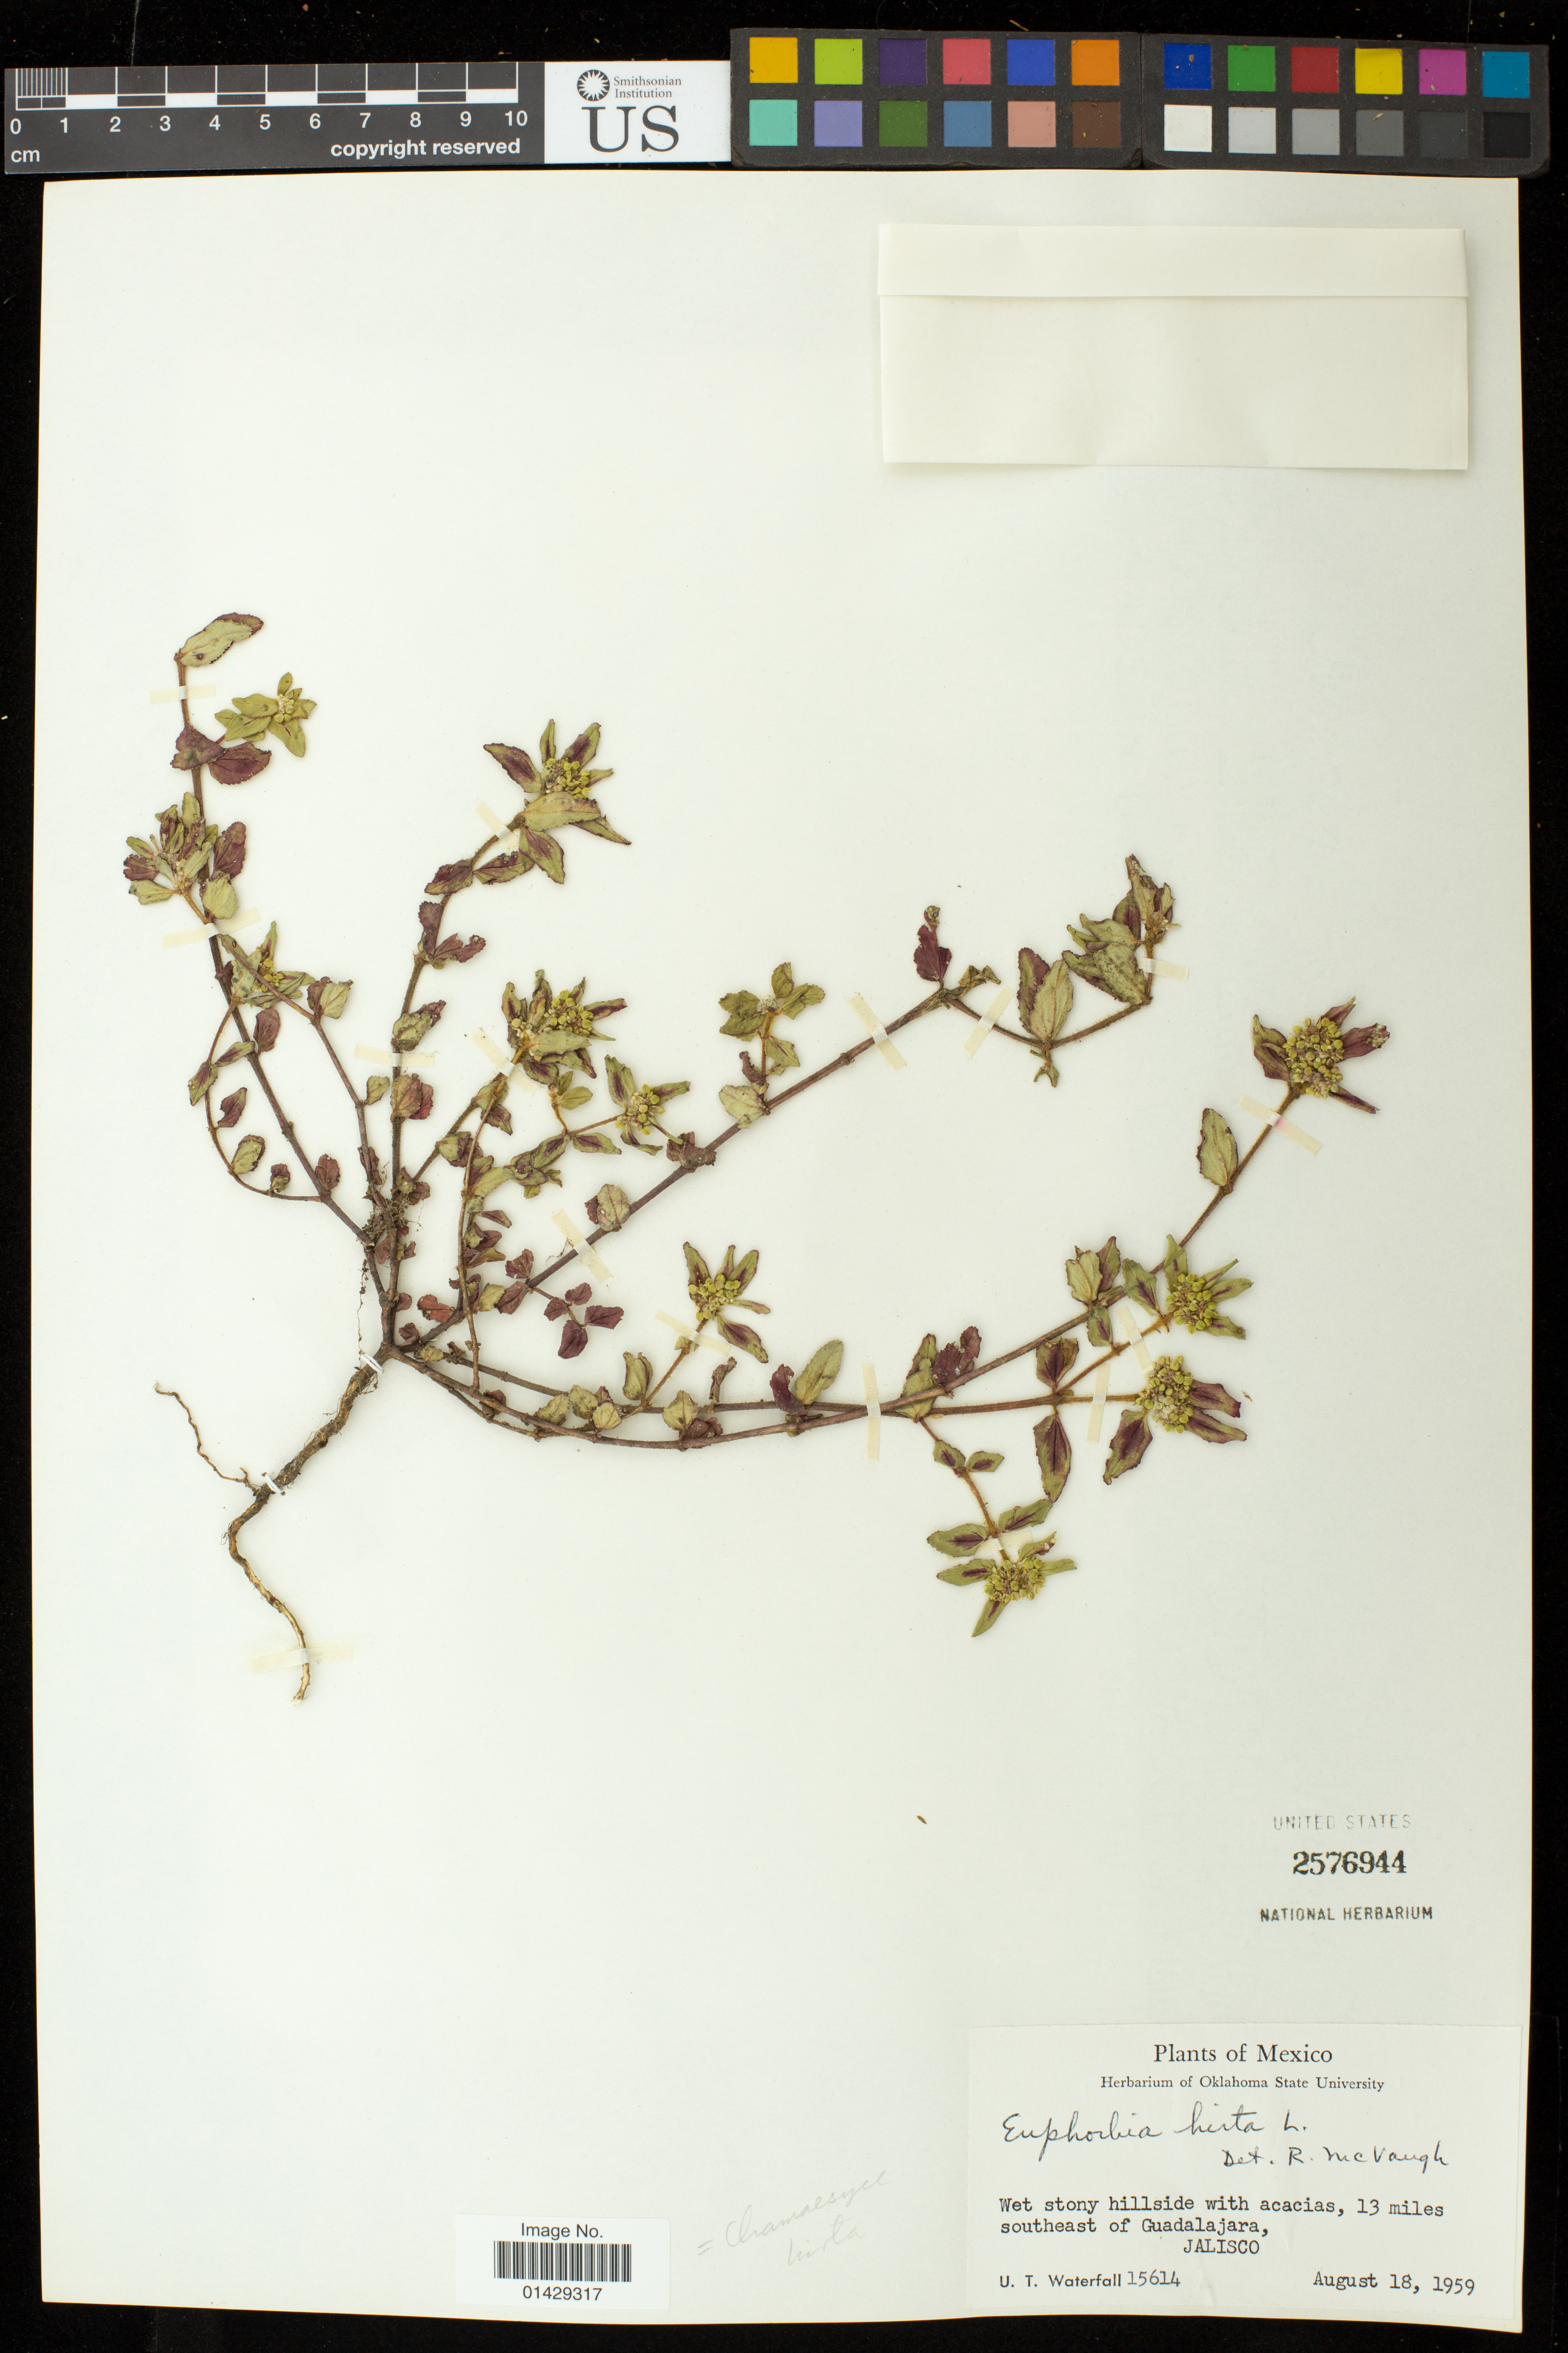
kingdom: Plantae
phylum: Tracheophyta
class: Magnoliopsida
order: Malpighiales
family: Euphorbiaceae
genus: Euphorbia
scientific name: Euphorbia hirta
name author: L.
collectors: U. T. Waterfall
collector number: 15614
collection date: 1959-08-18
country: Mexico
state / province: Jalisco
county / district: Guadalajara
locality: Wet stony hillside with acacias, 13 miles southeast of Guadalajara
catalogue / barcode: US 2576944